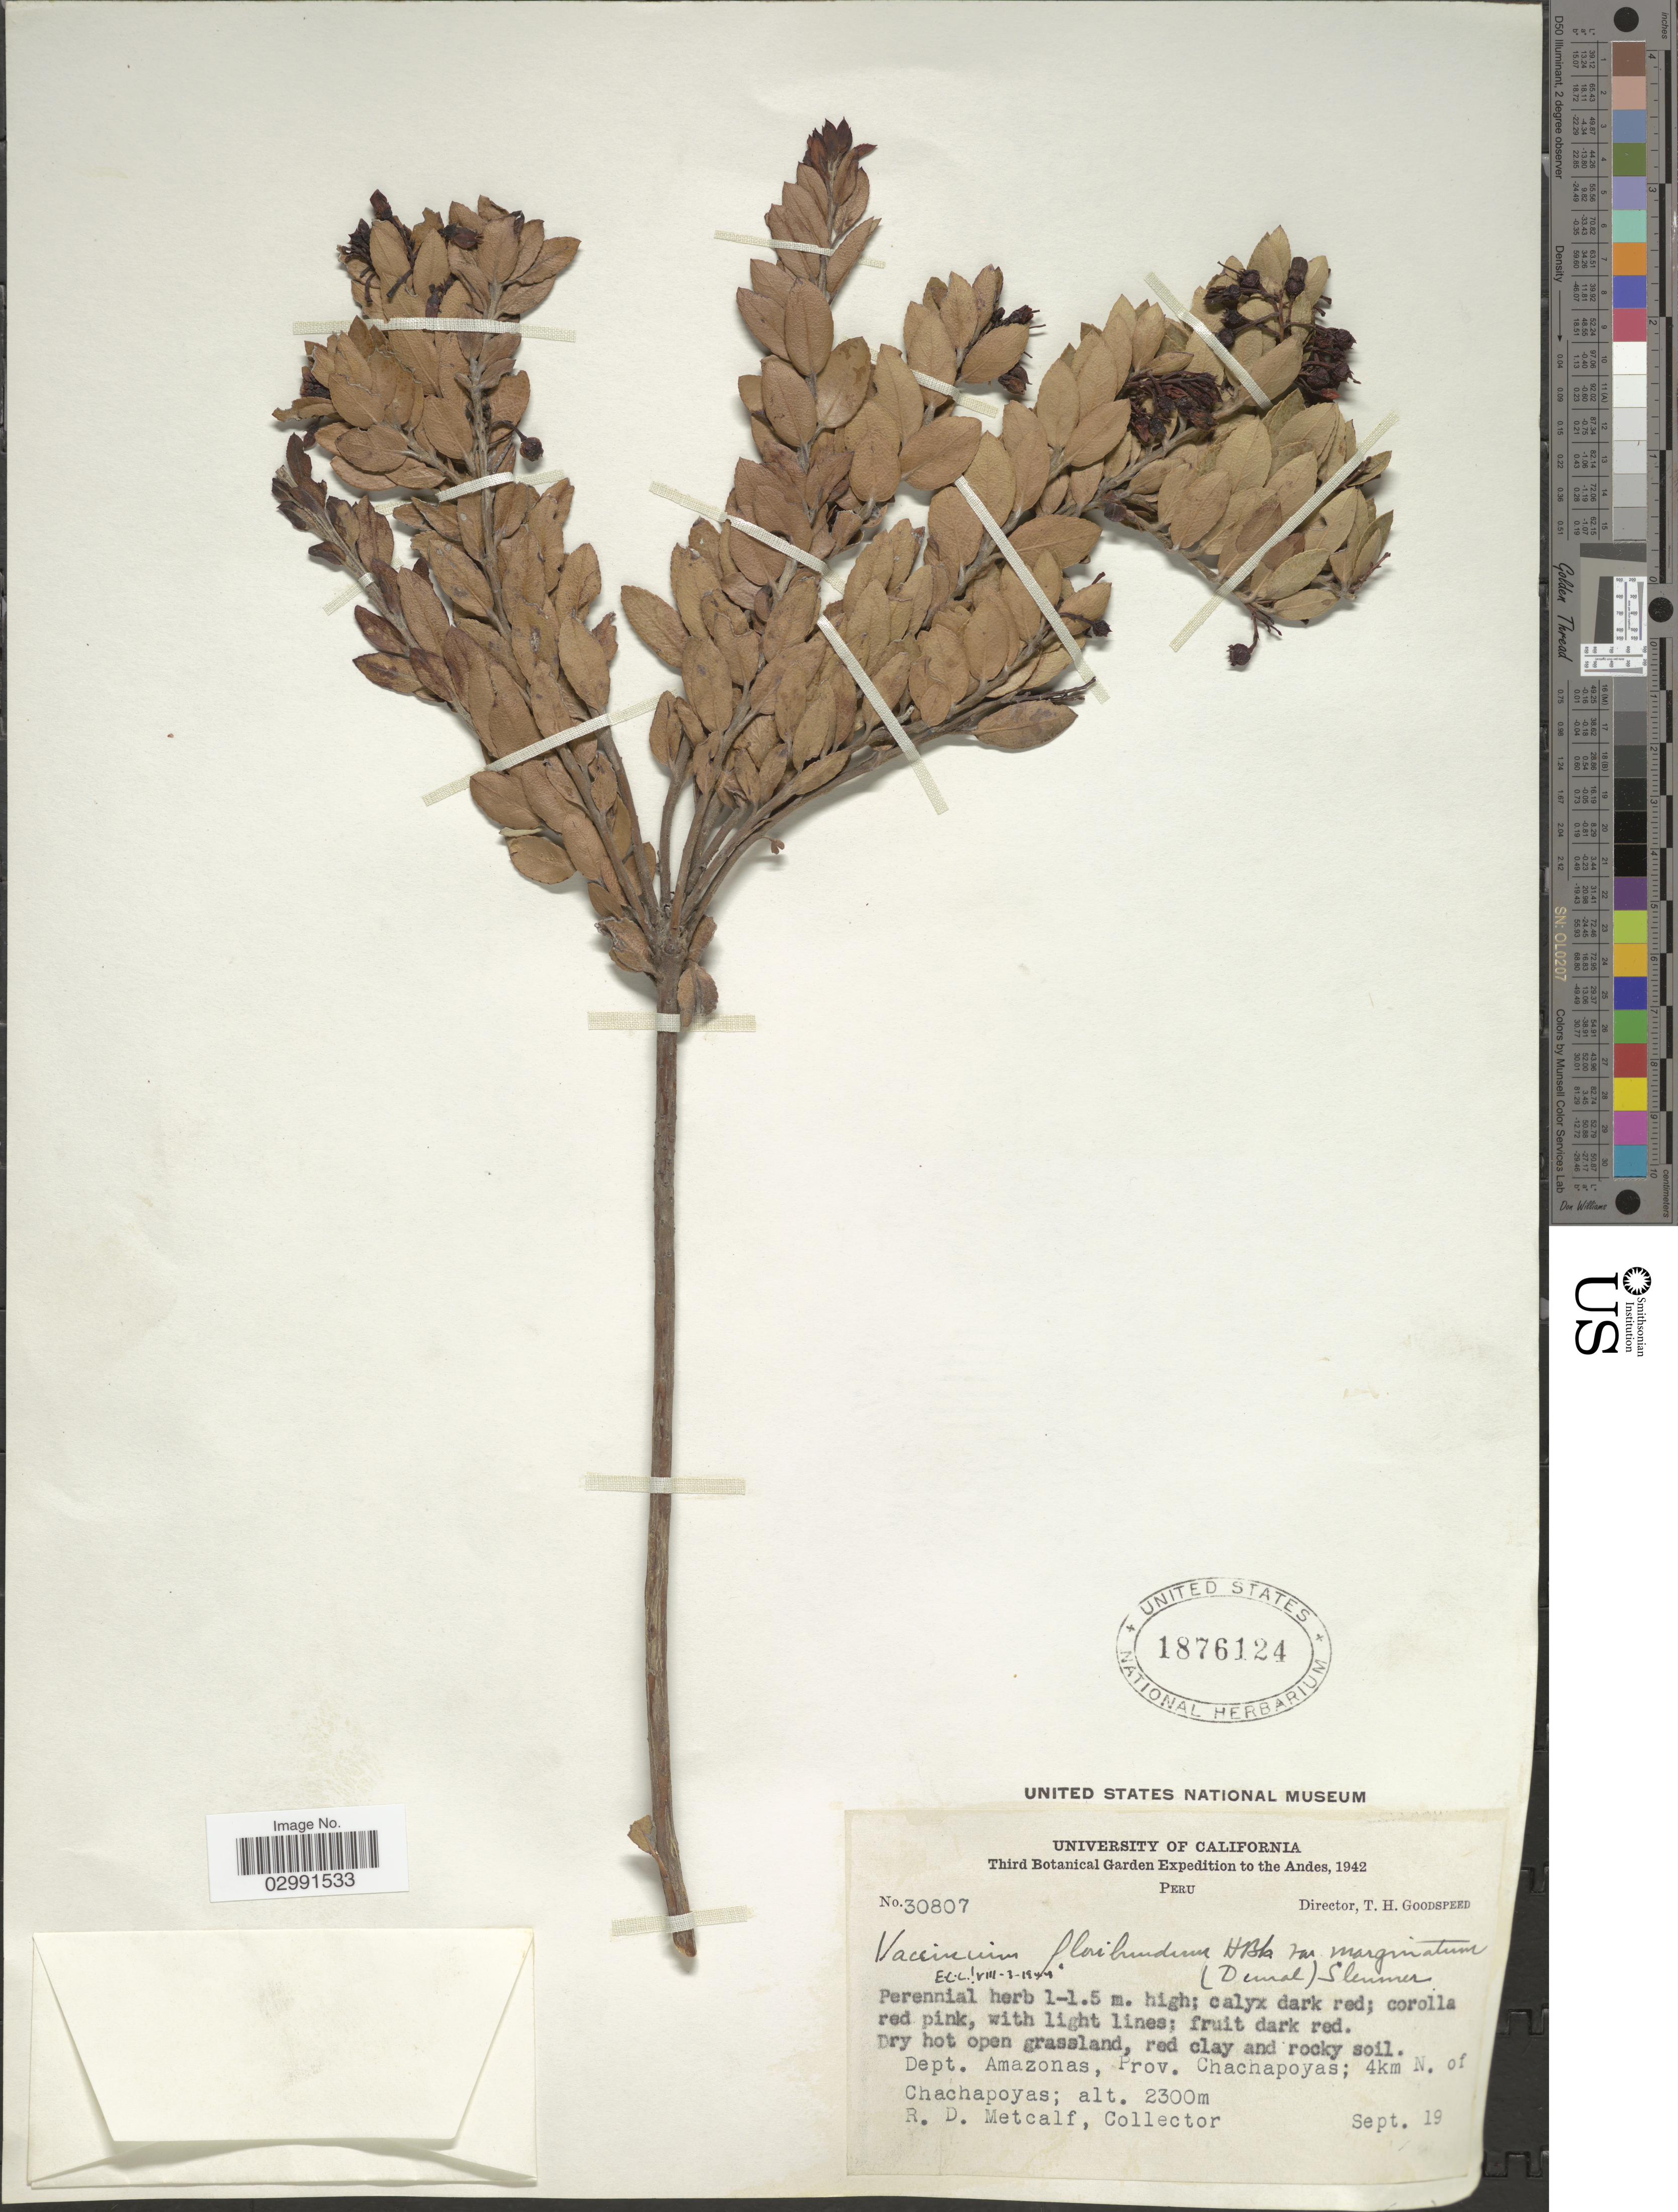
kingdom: Plantae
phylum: Tracheophyta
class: Magnoliopsida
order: Ericales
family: Ericaceae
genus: Vaccinium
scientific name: Vaccinium floribundum var. marginatum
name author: Kunth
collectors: R. D. Metcalf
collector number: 30807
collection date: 1942-09-19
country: Peru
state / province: Amazonas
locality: The Andes. Dept. Amazonas, Prov. Chachapoyas; 4km N. of Chachapoyas.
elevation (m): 2300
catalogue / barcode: US 1876124